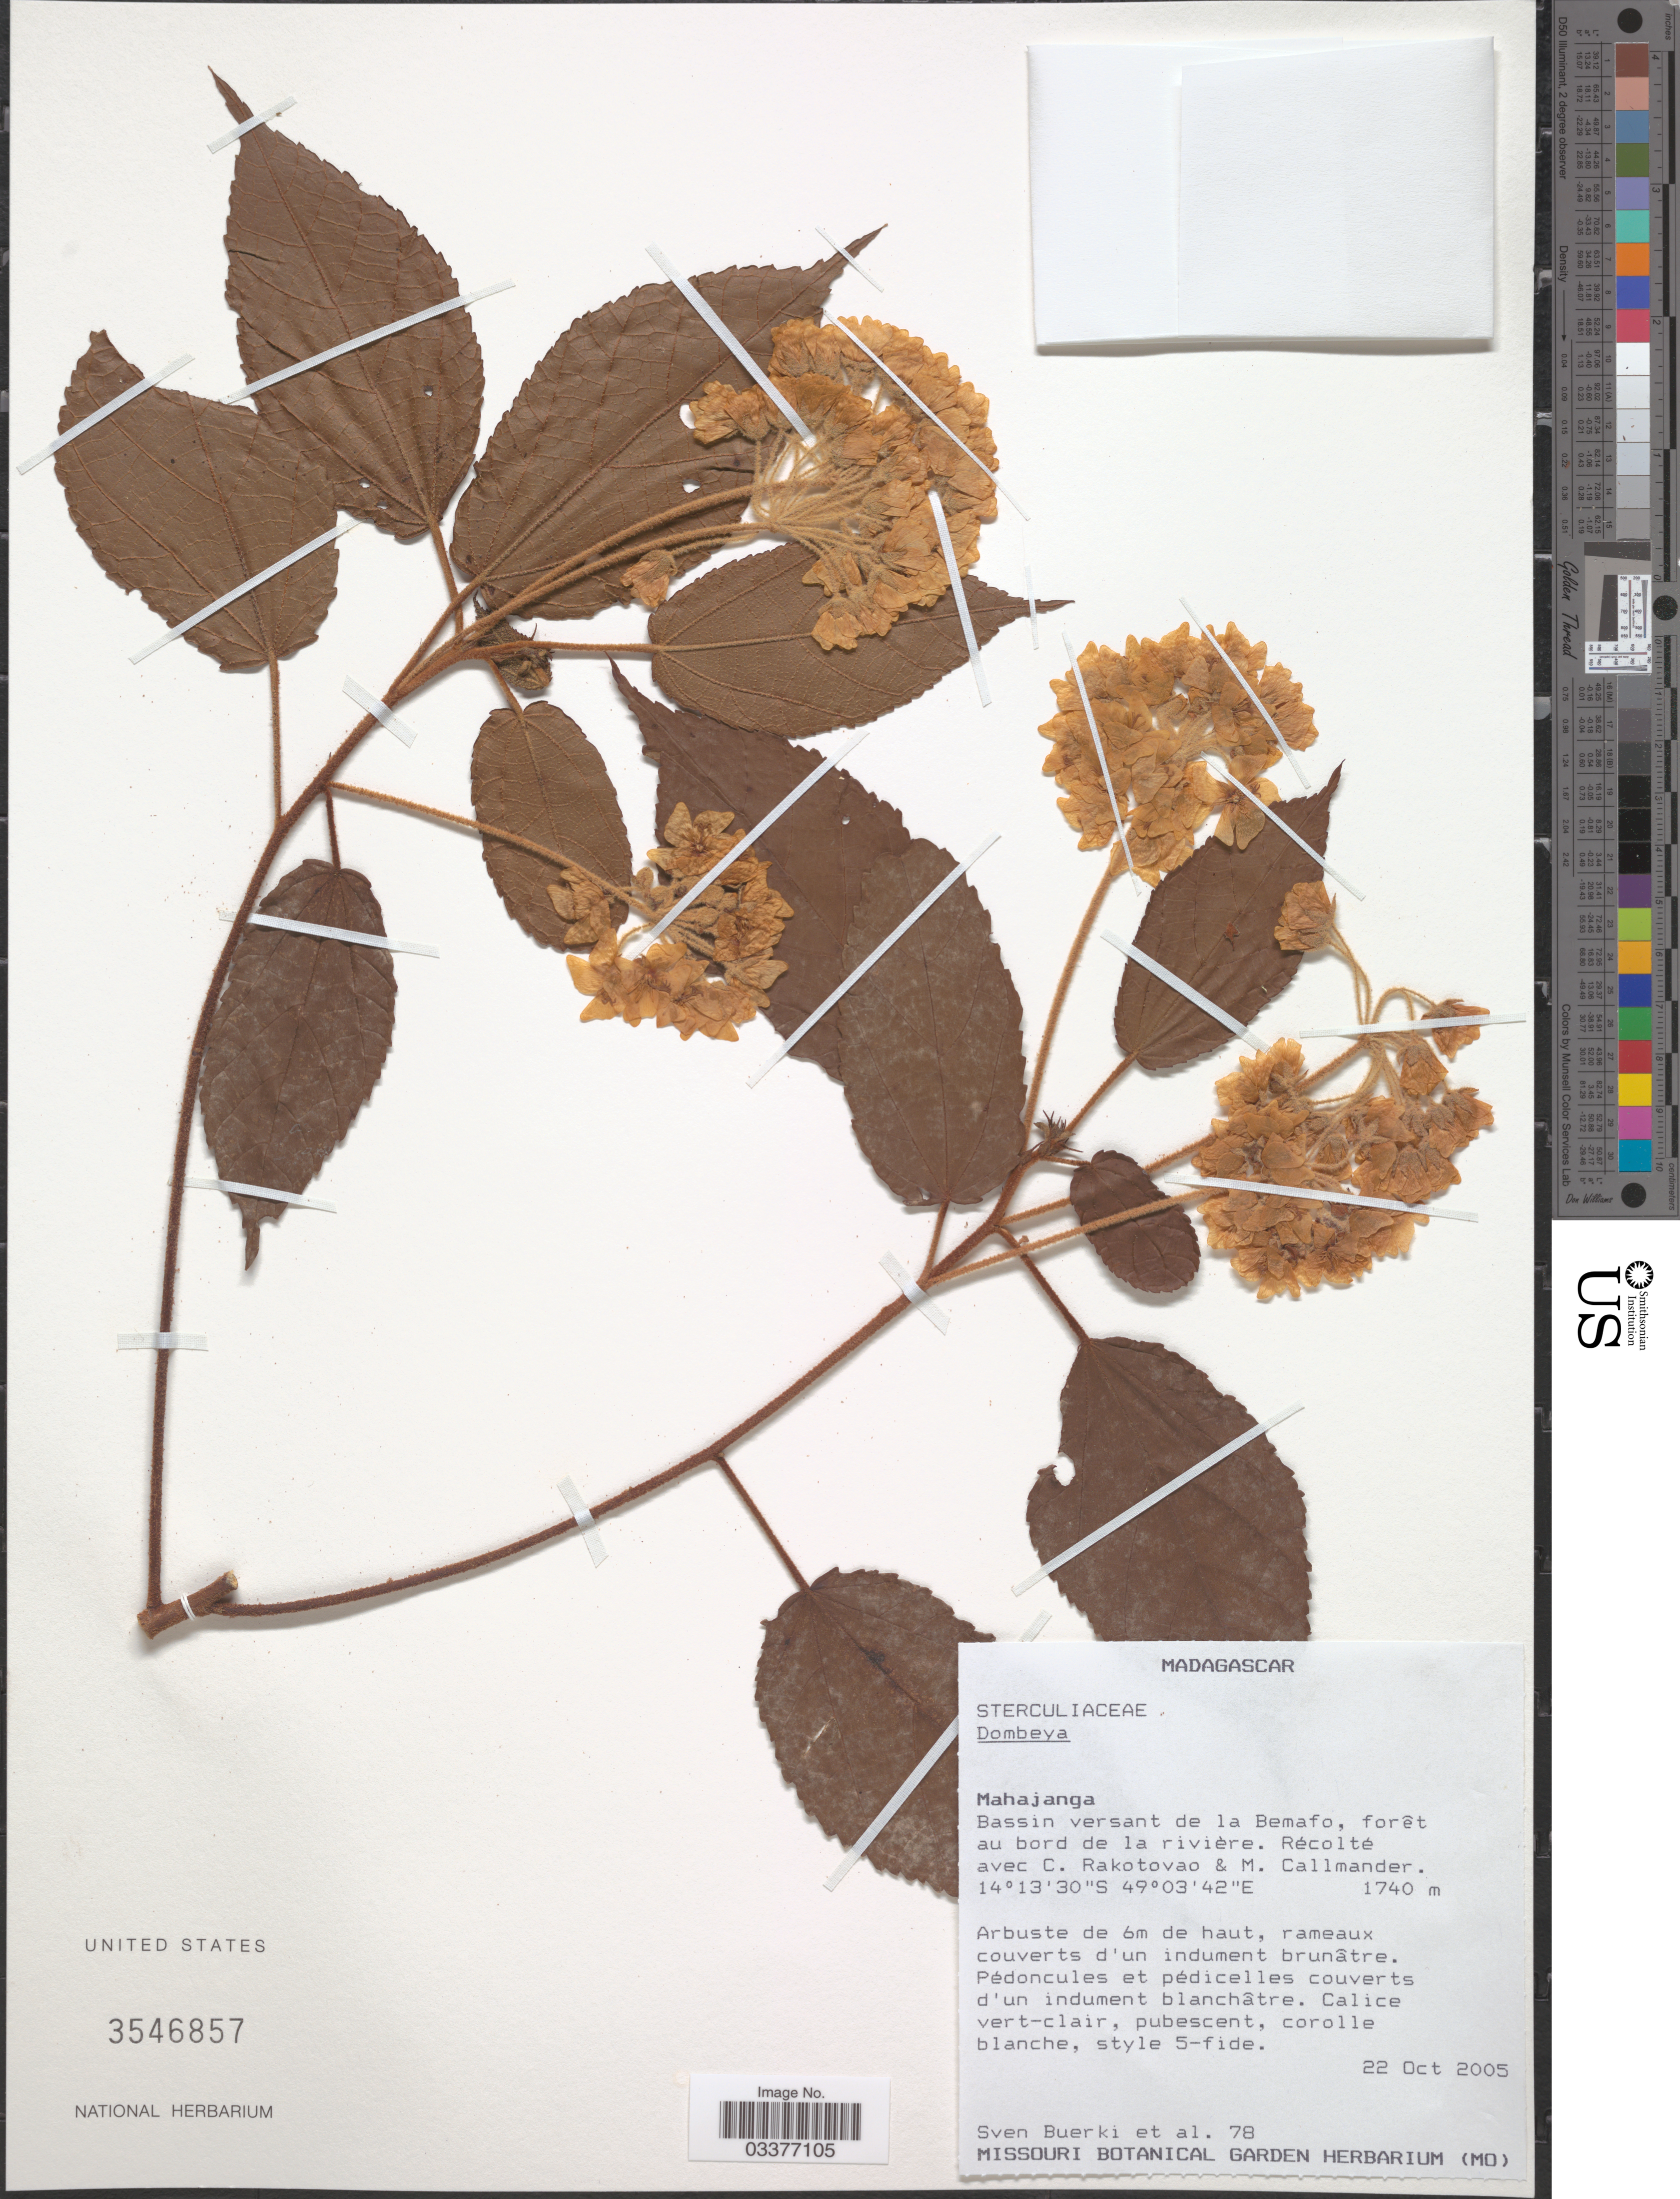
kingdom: Plantae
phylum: Tracheophyta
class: Magnoliopsida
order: Malvales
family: Malvaceae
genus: Dombeya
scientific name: Dombeya sp.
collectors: S. Buerki, C. Rakotovao & M. Callmander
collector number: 78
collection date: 2005-10-22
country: Madagascar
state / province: Sofia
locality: Bassin versant de la Bemafo, forêt au bord de la rivière.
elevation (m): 1740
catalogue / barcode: US 3546857